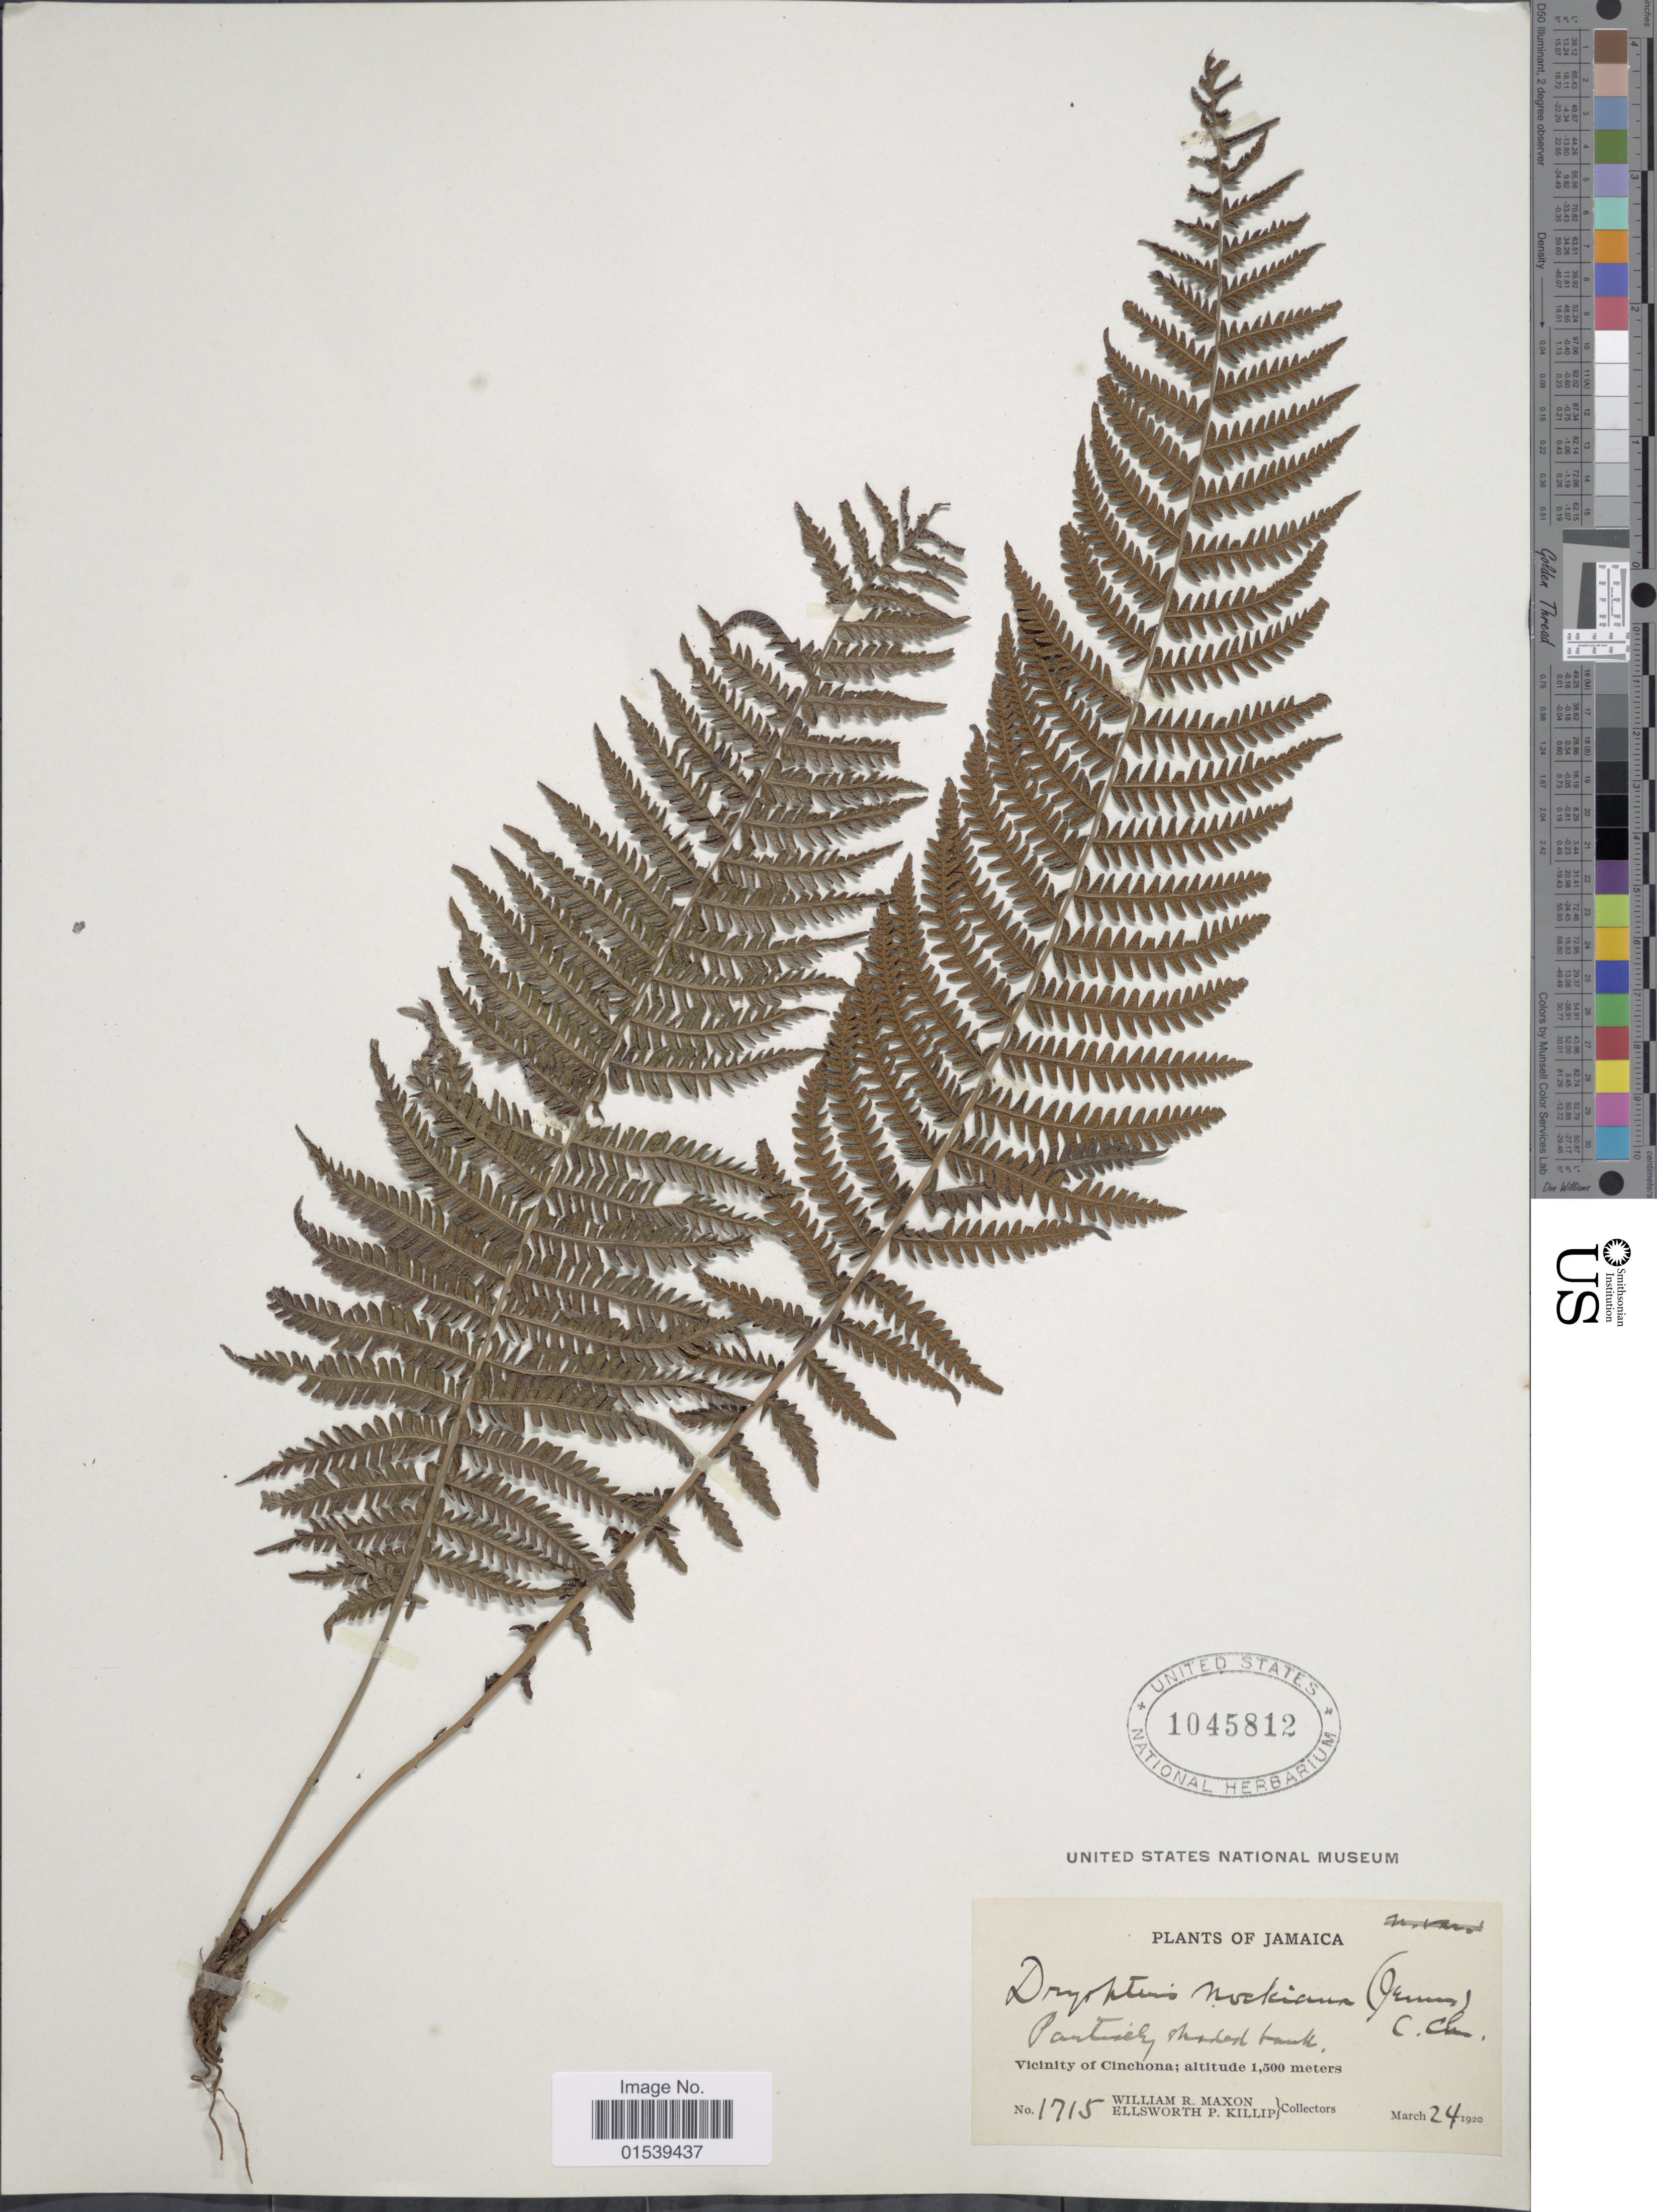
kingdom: Plantae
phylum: Tracheophyta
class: Polypodiopsida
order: Polypodiales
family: Thelypteridaceae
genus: Amauropelta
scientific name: Amauropelta nockiana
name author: (Jenman) Pic. Serm.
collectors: W. R. Maxon & E. P. Killip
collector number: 1715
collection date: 1920-03-24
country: Jamaica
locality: Vicinity of Cinchona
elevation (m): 1500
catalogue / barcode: US 1045812